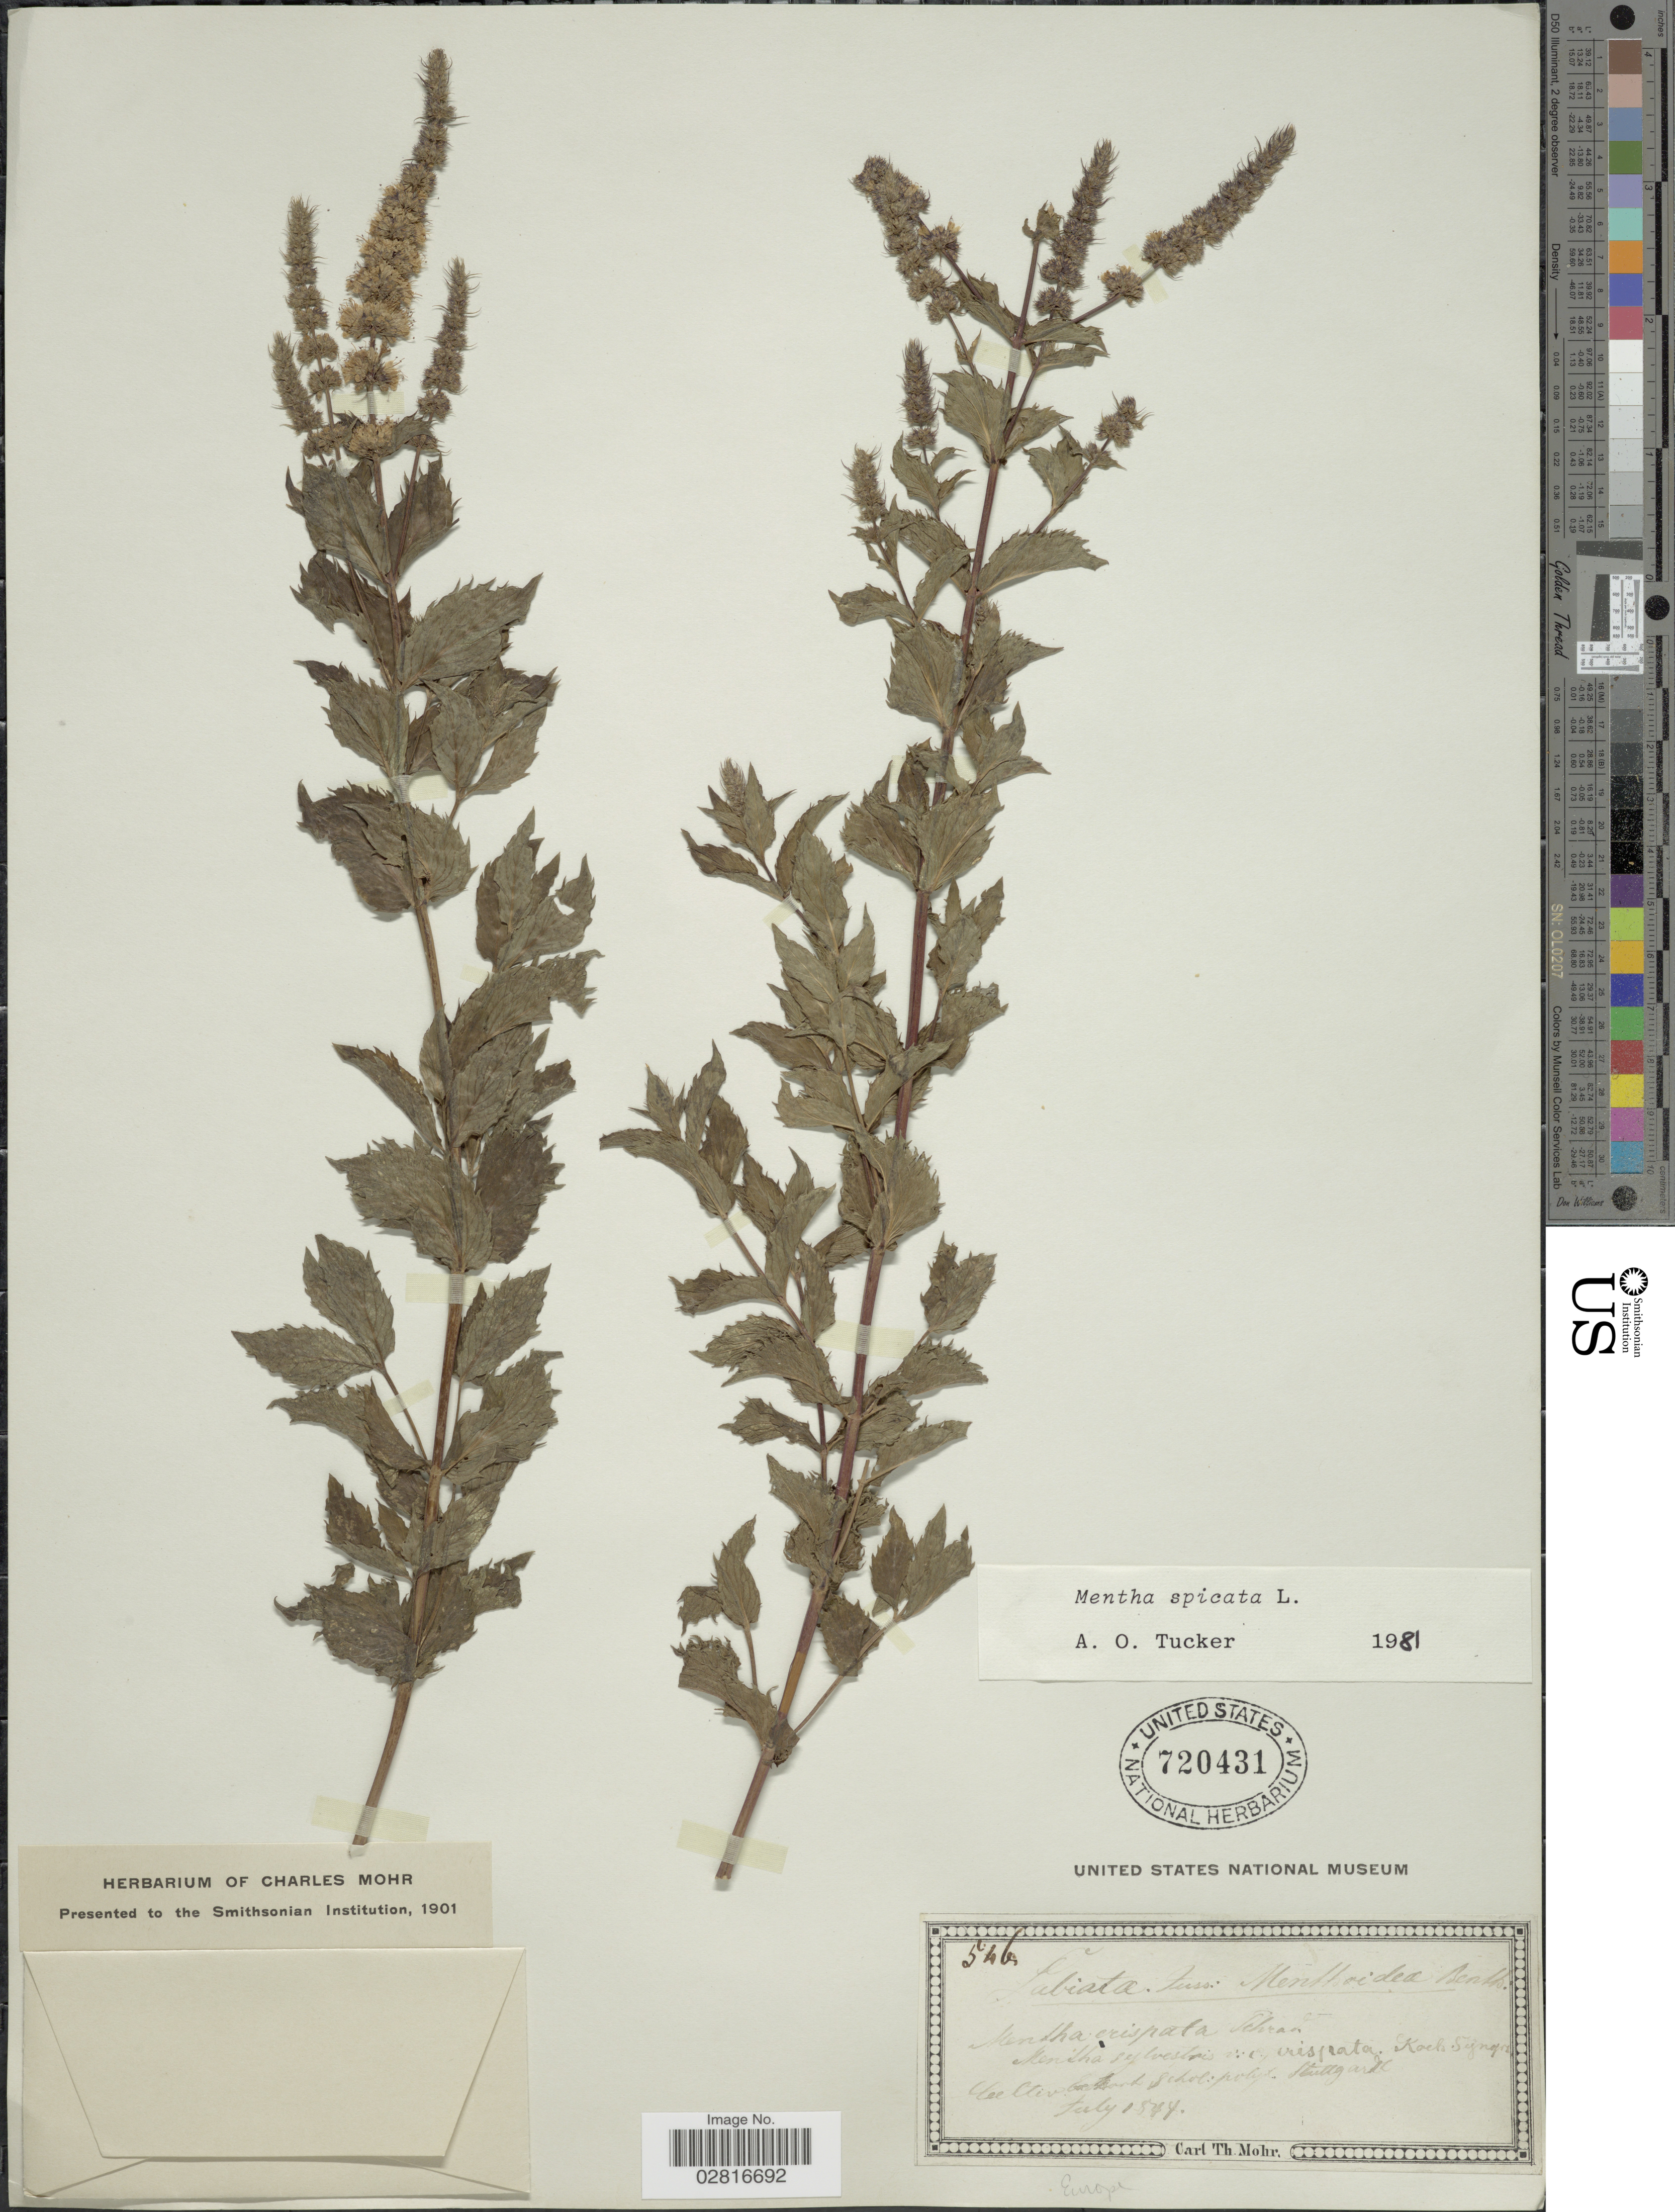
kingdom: Plantae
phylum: Tracheophyta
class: Magnoliopsida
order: Lamiales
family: Lamiaceae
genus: Mentha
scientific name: Mentha spicata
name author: L.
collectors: ex herb. C. Mohr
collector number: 546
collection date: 1844-07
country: Germany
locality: Land Schol: polup. Stuttgard. [interpreted] Europe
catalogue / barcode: US 720431